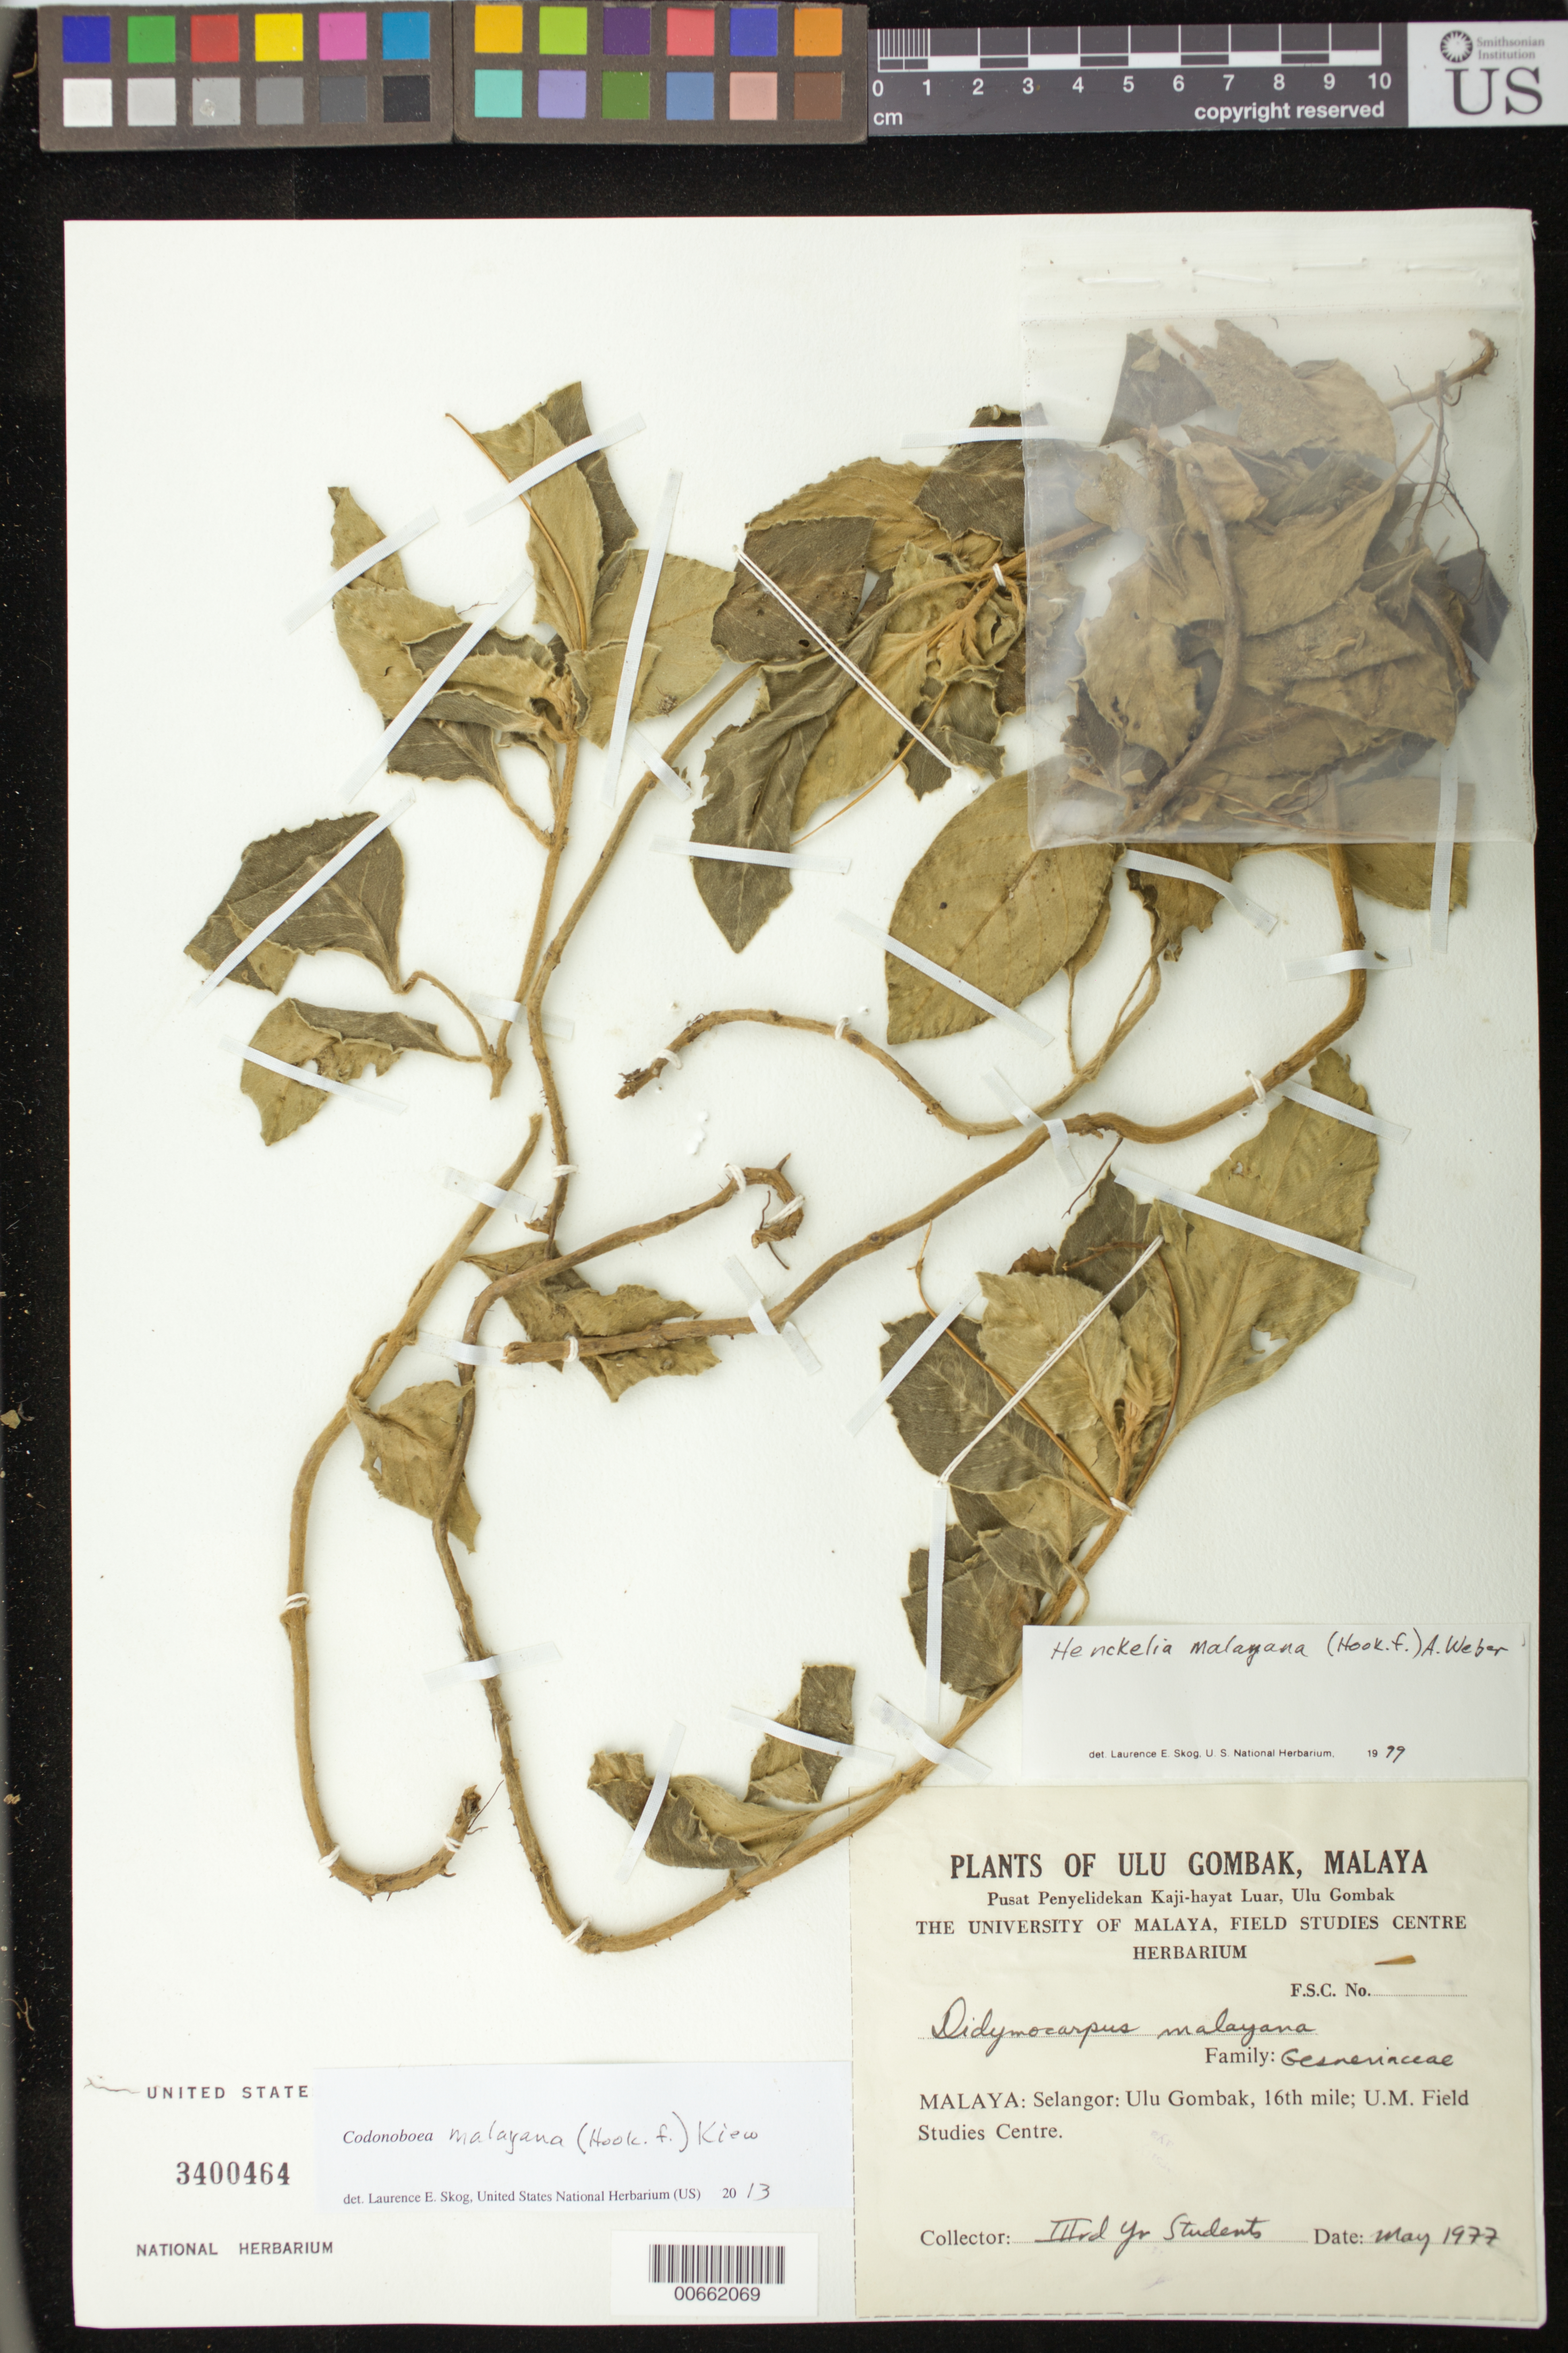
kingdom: Plantae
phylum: Tracheophyta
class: Magnoliopsida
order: Lamiales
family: Gesneriaceae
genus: Codonoboea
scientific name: Codonoboea malayana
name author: (Hook. f.) Kiew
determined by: Skog, Laurence E.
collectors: Third Year Students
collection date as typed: May 1977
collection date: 1977-05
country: Malaysia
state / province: Selangor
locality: Ulu Gombak, 16th mile; U.M. Field Studies Centre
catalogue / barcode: US 3400464